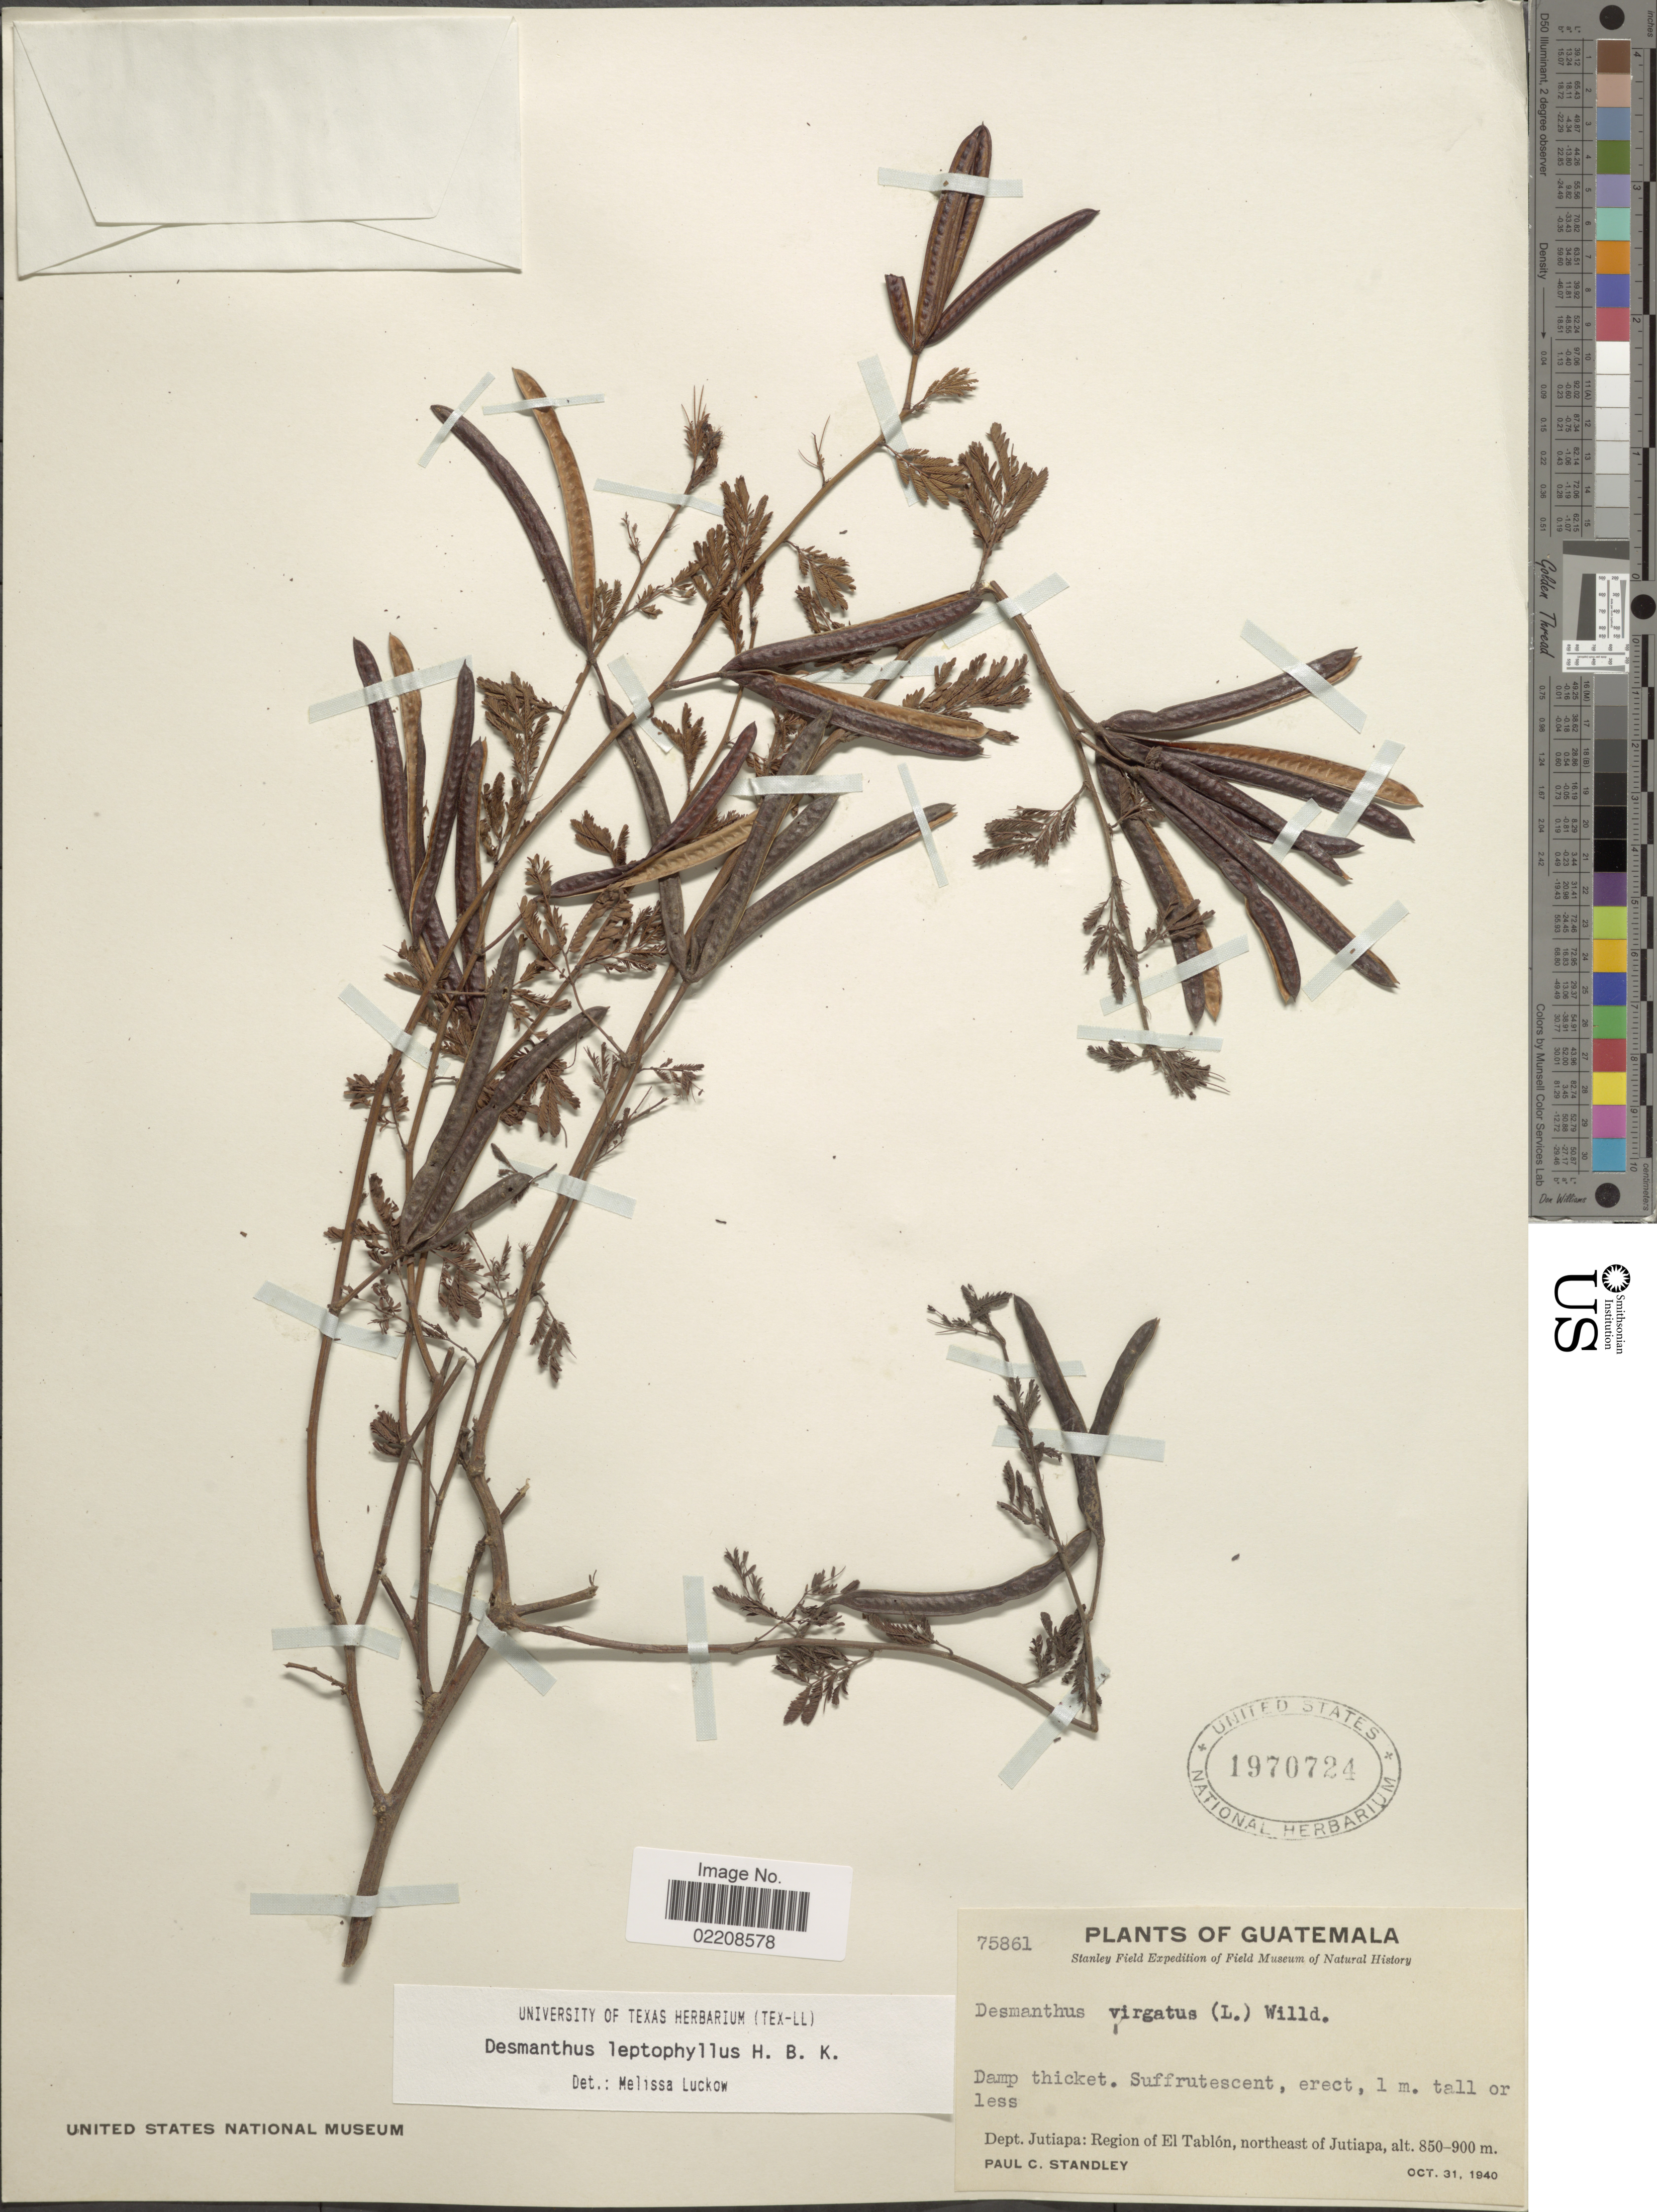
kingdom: Plantae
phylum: Tracheophyta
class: Magnoliopsida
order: Fabales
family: Fabaceae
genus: Desmanthus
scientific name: Desmanthus leptophyllus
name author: Kunth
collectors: P. C. Standley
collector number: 75861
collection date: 1940-10-31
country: Guatemala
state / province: Jutiapa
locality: Dept. Jutiapa: Region of El Tablón, northeast of Jutiapa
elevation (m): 850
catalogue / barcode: US 1970724